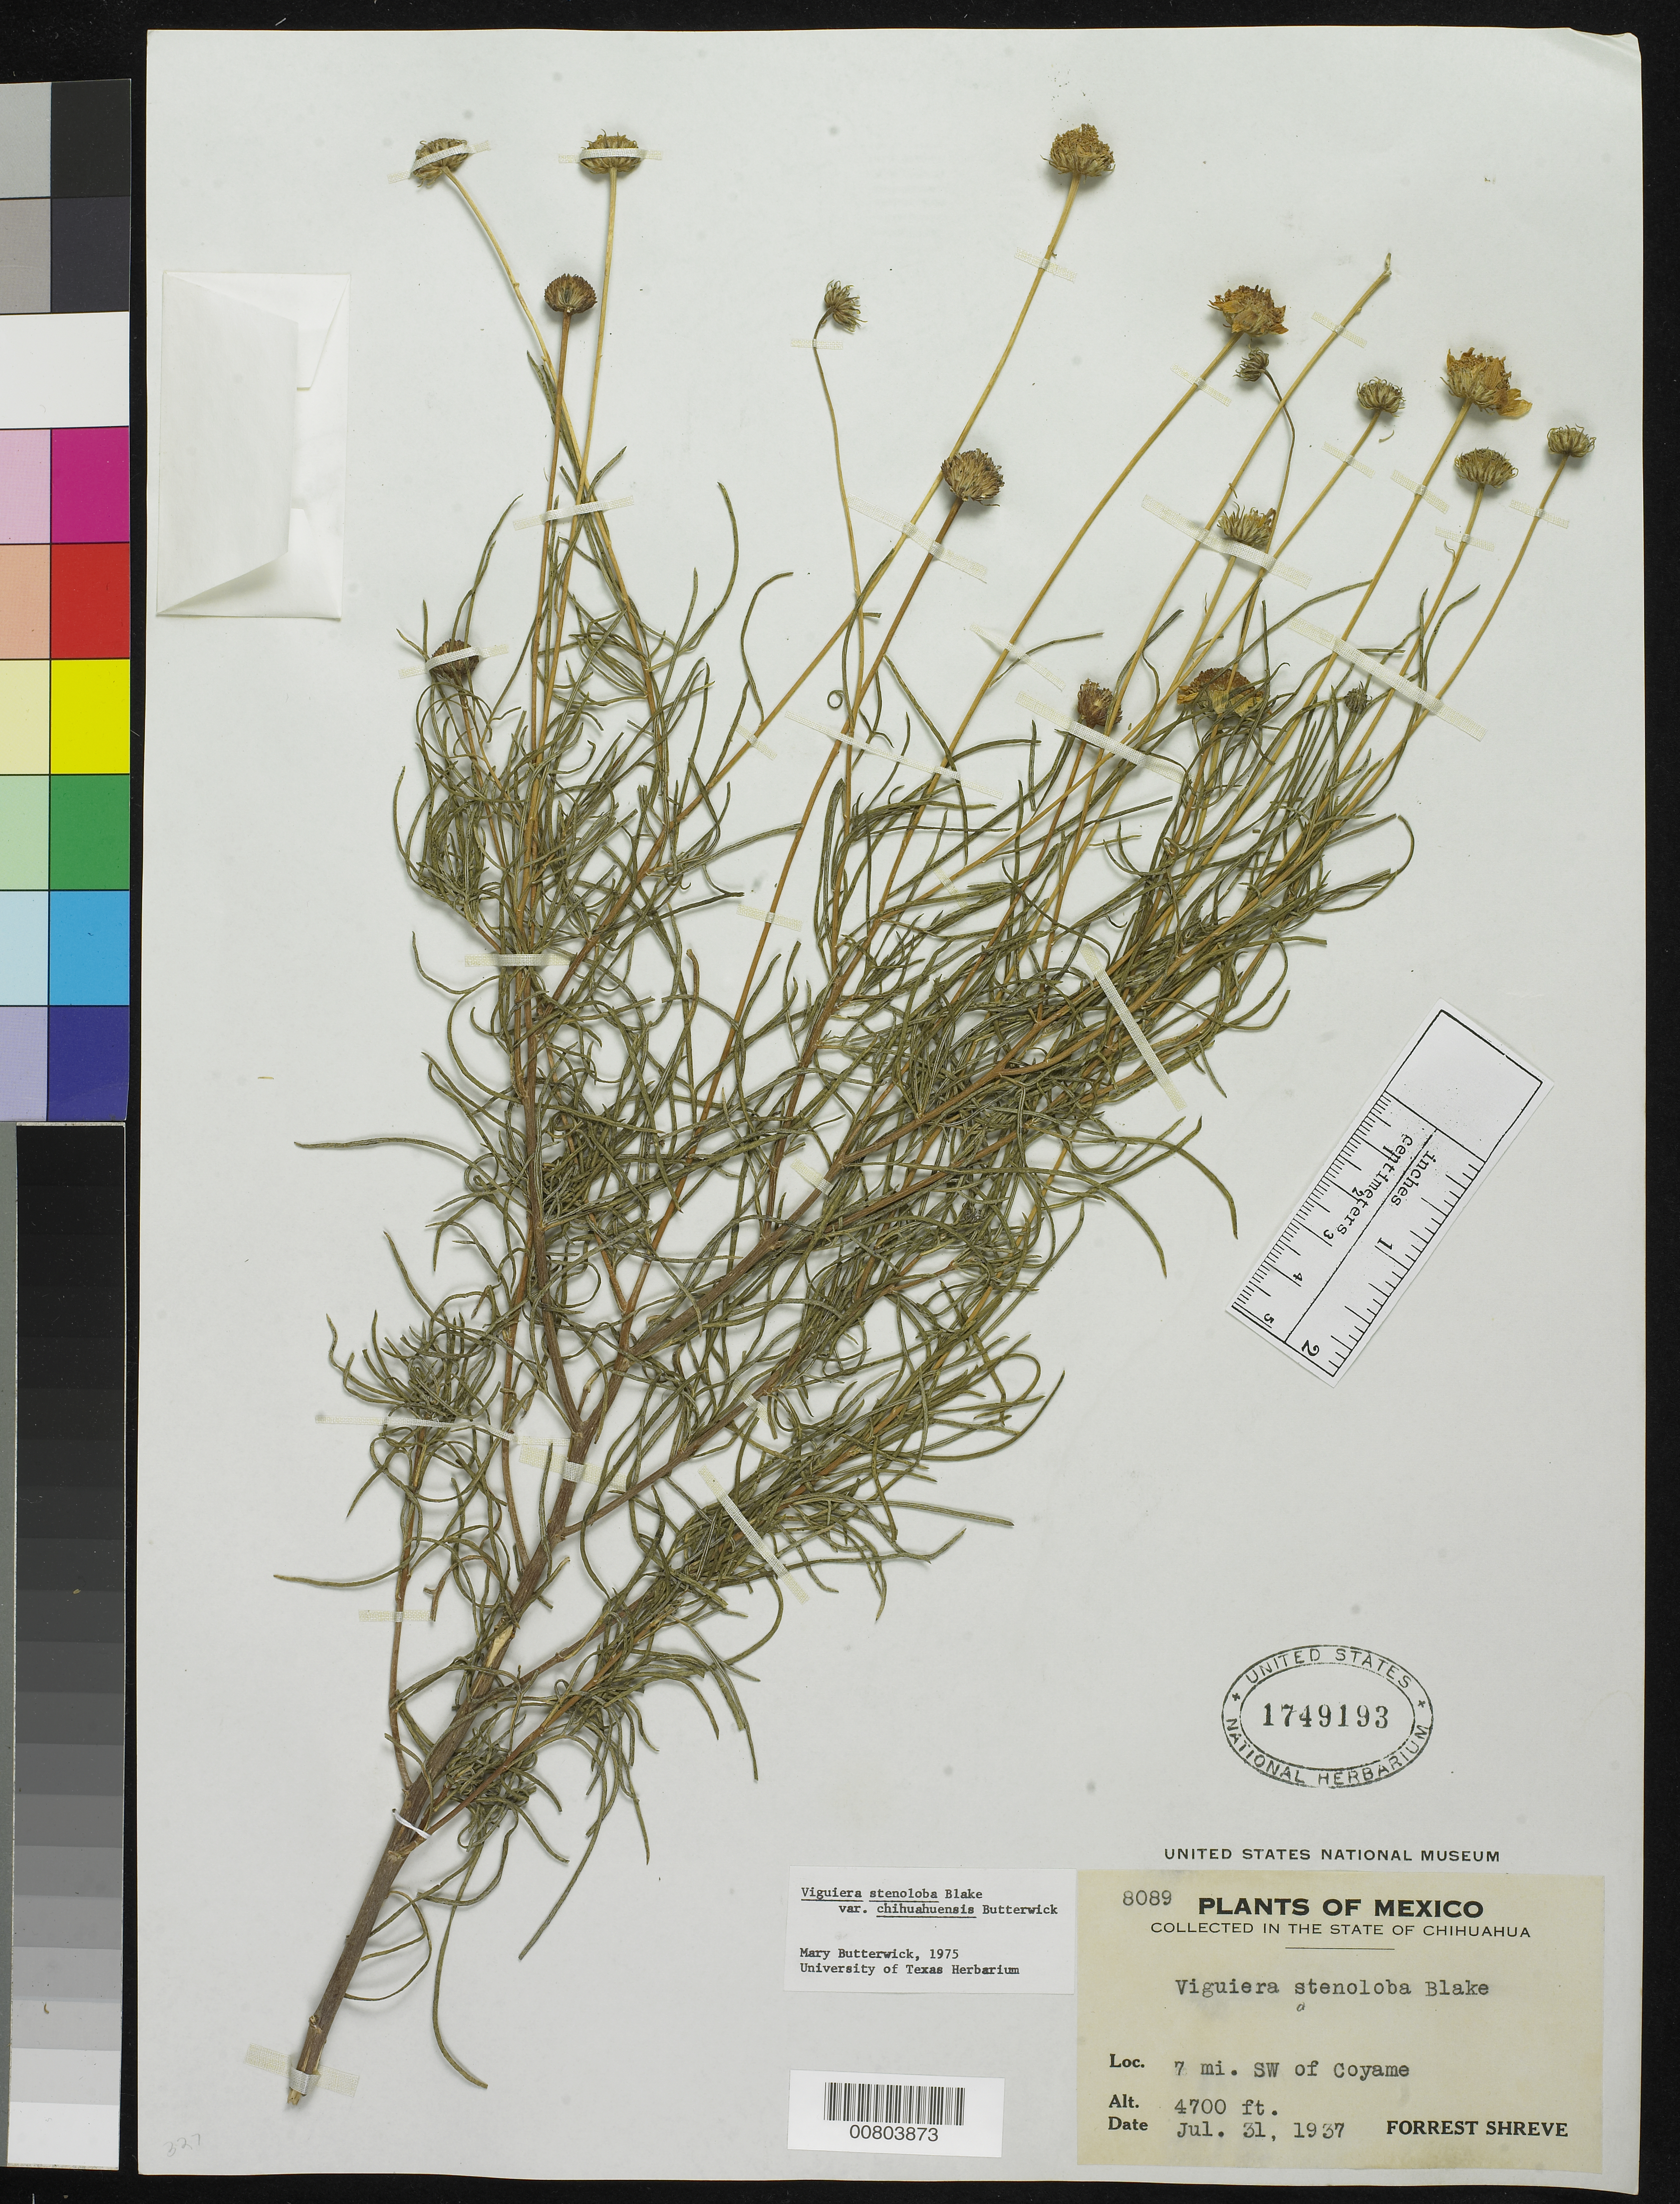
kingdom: Plantae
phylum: Tracheophyta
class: Magnoliopsida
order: Asterales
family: Asteraceae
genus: Viguiera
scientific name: Viguiera stenoloba var. chihuahuensis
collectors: F. Shreve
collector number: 8089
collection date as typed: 31 Jul 1937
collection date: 1937-07-31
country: Mexico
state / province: Chihuahua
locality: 7 mi. SW of Coyame, Chihuahua.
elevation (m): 1433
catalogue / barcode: US 1749193